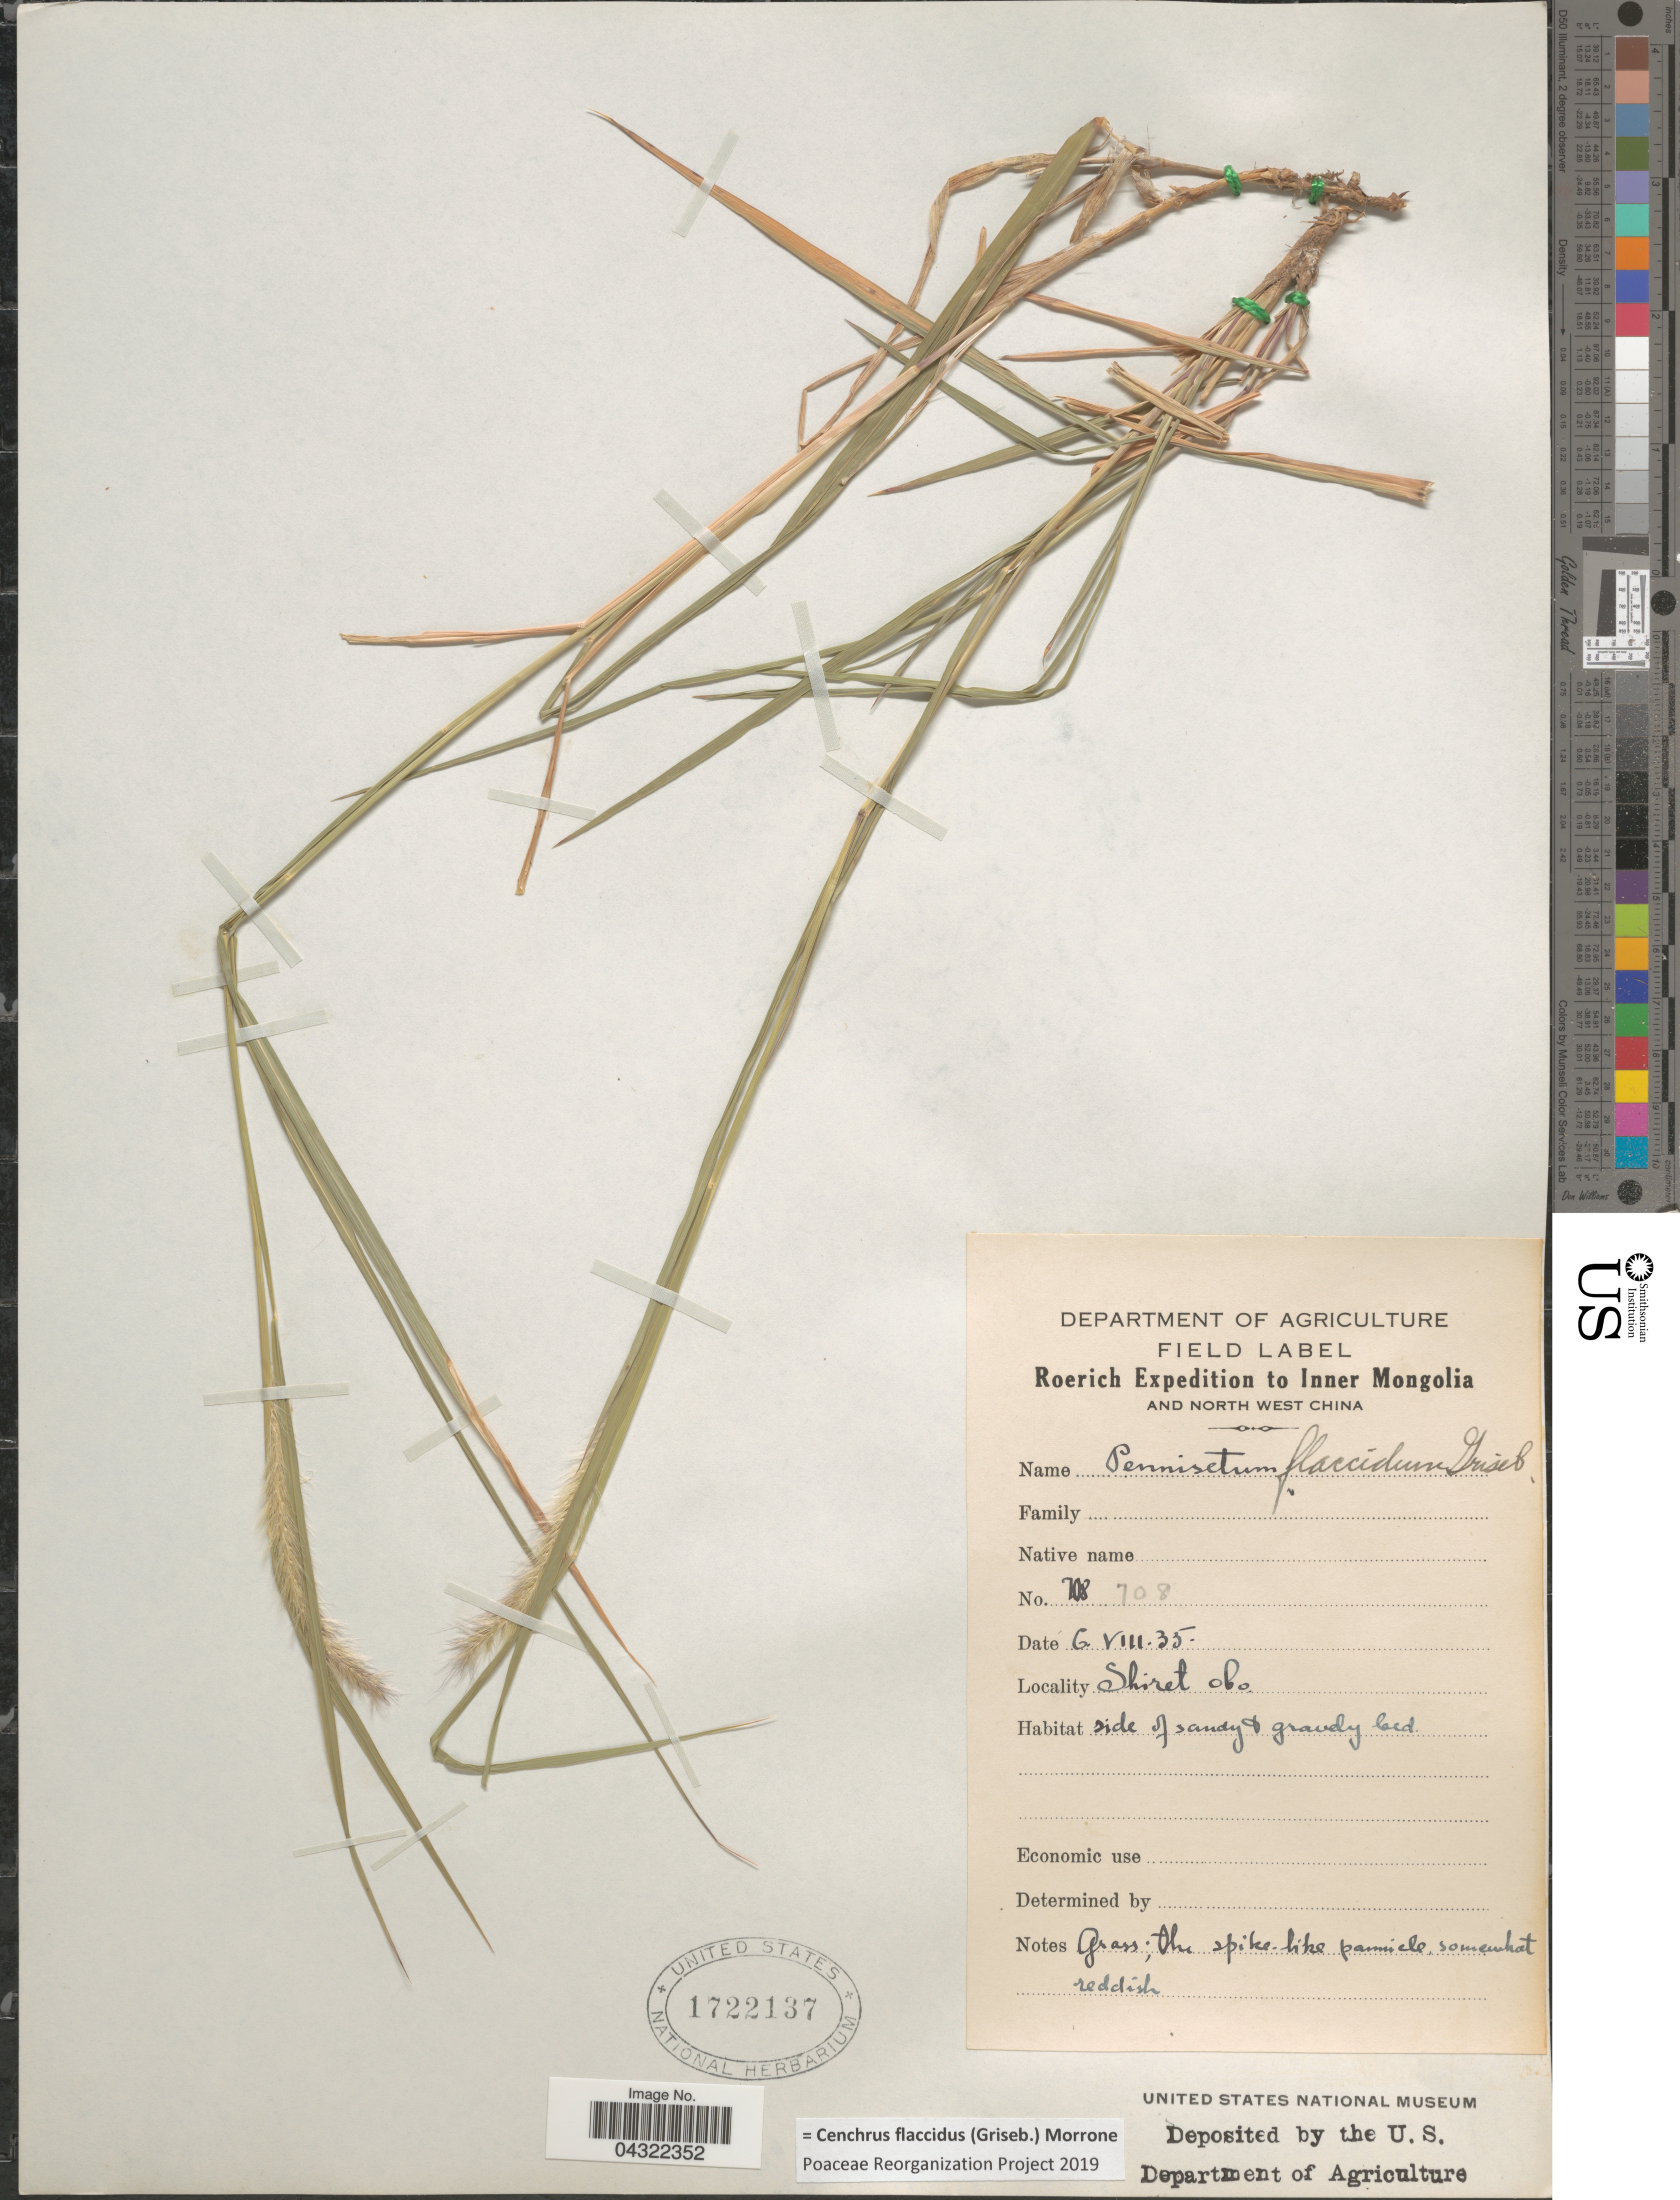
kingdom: Plantae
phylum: Tracheophyta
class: Liliopsida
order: Poales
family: Poaceae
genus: Cenchrus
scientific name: Cenchrus flaccidus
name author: (Griseb.) Morrone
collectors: Roerich Expedition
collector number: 708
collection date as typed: Transcribed d/m/y: 6/8/35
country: China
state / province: Nei Monggol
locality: Inner Mongolia and North West China. Shiret obo.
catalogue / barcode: US 1722137